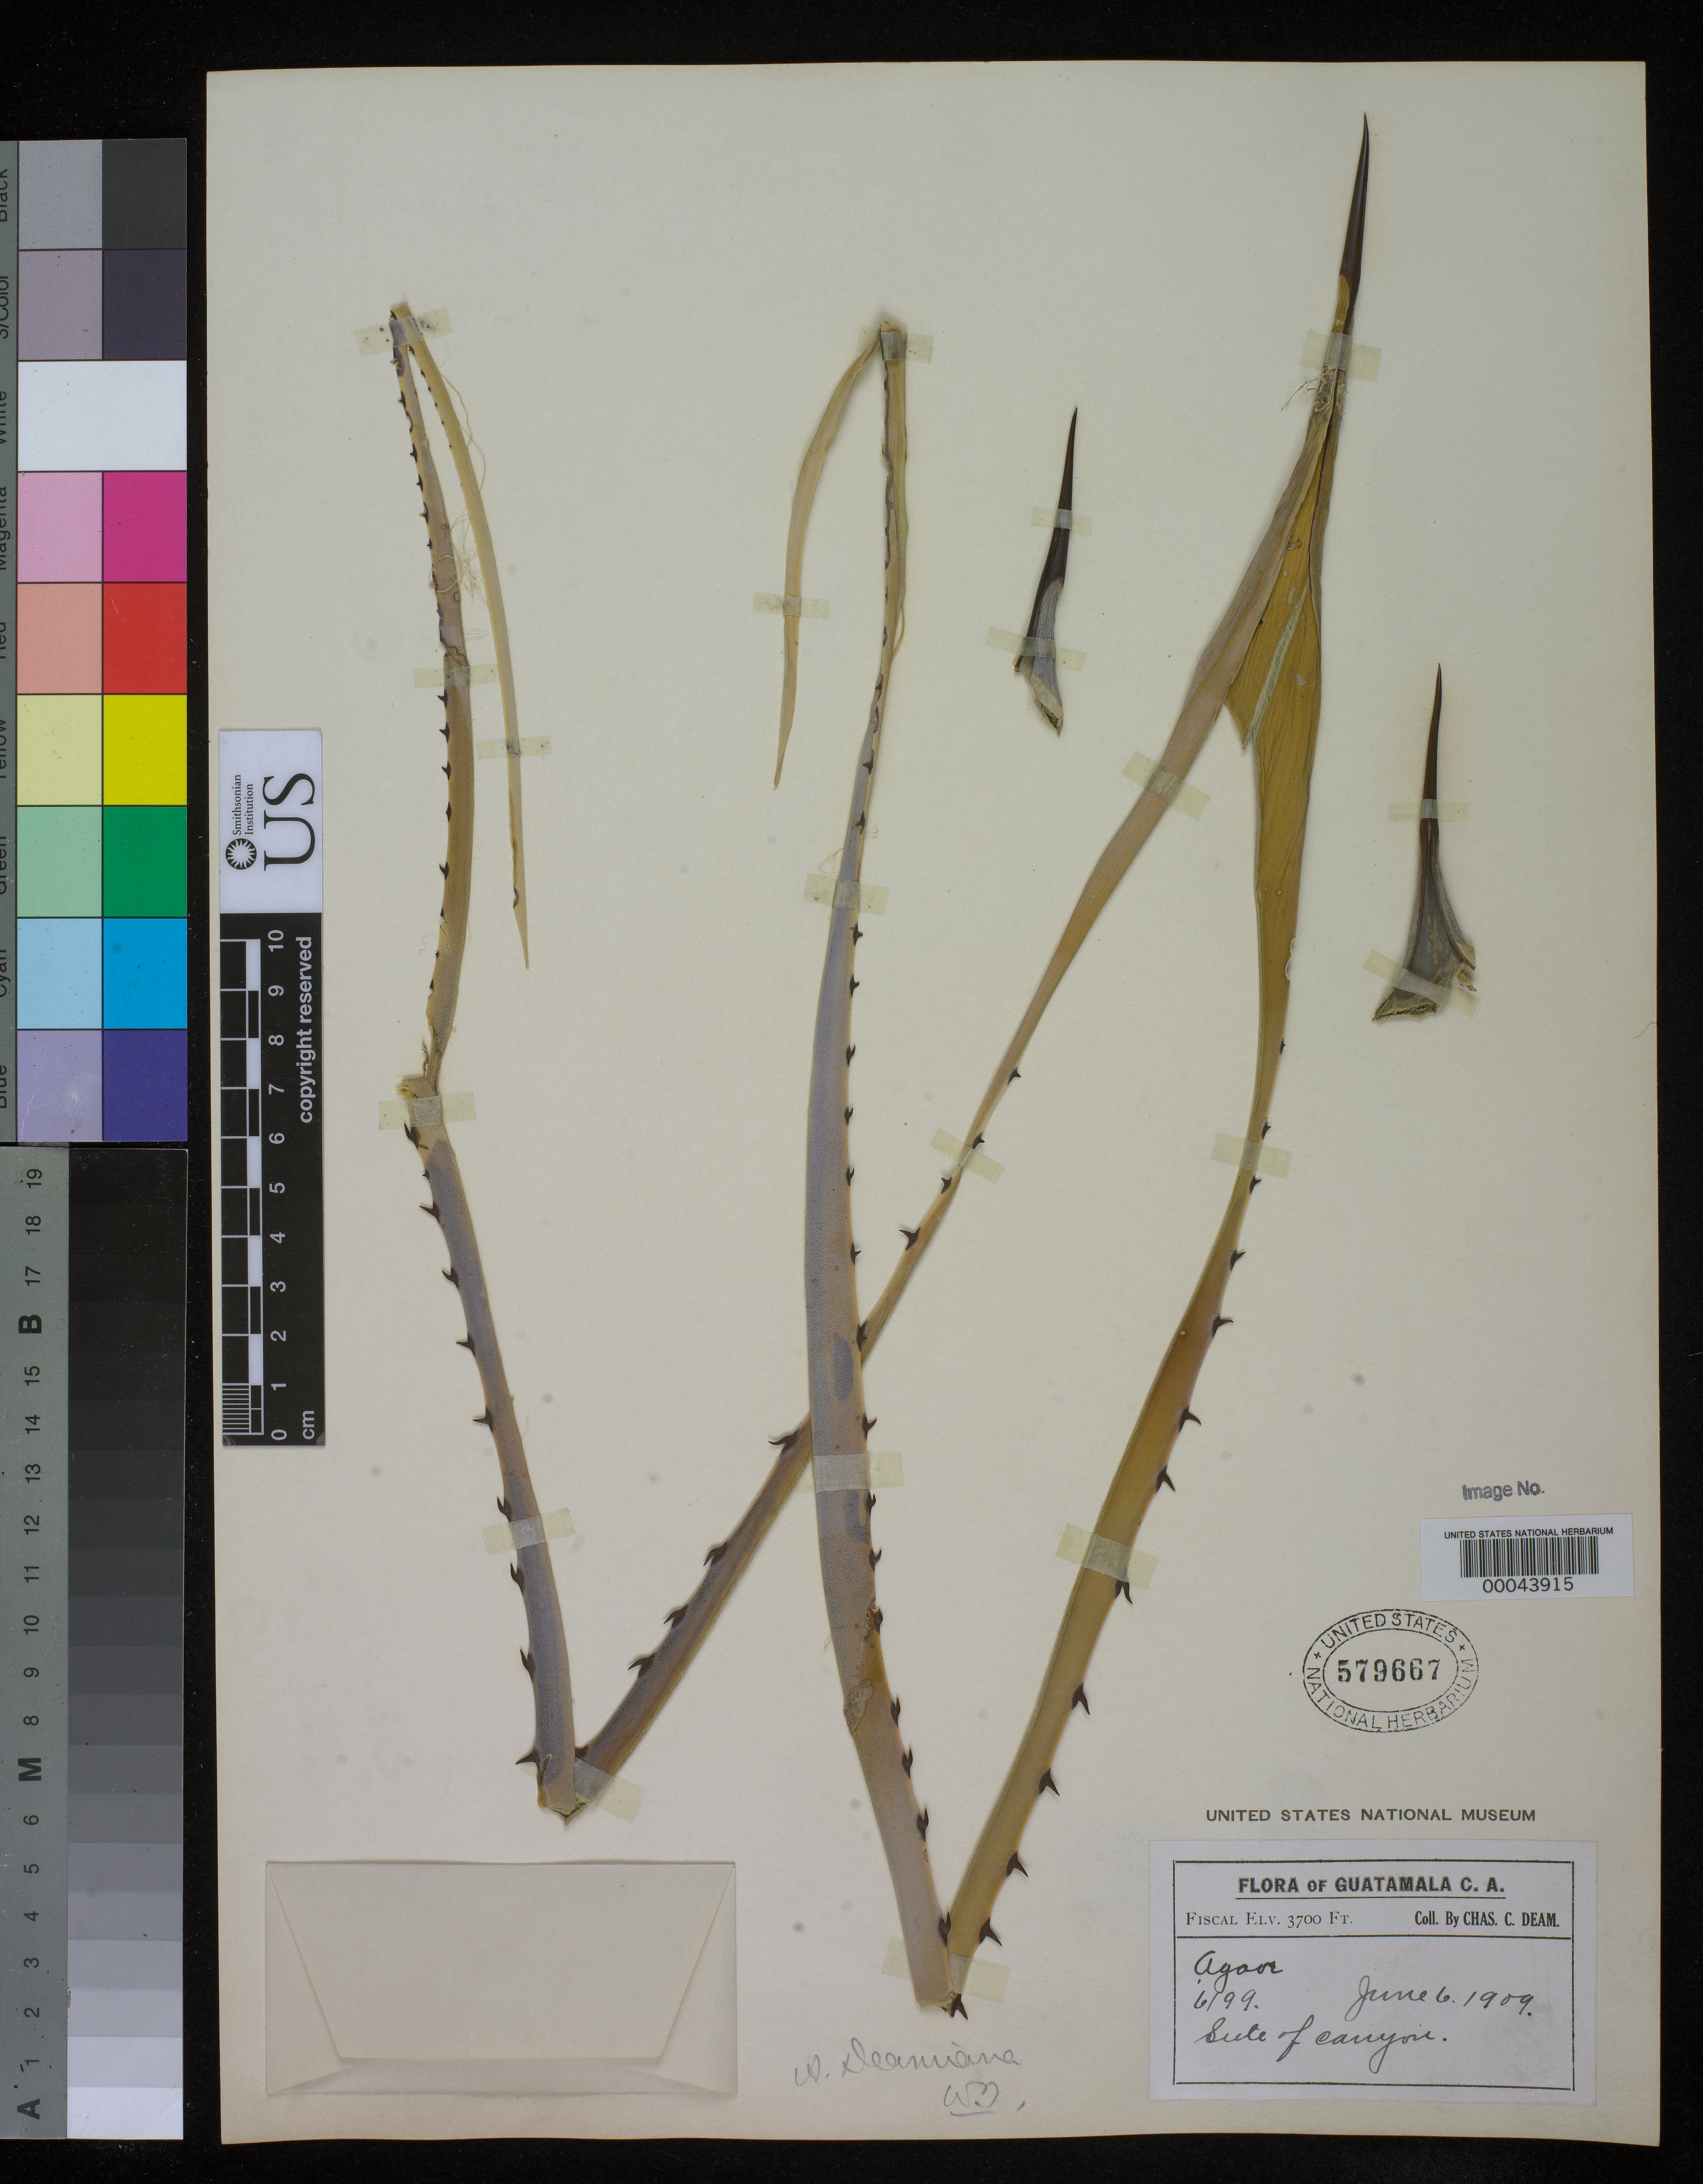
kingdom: Plantae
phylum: Tracheophyta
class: Liliopsida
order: Asparagales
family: Asparagaceae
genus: Agave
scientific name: Agave deamiana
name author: Trel.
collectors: C. C. Deam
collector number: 6199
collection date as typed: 06 Jun 1909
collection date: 1909-06-06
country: Guatemala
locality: Side of canyon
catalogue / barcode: US 579667